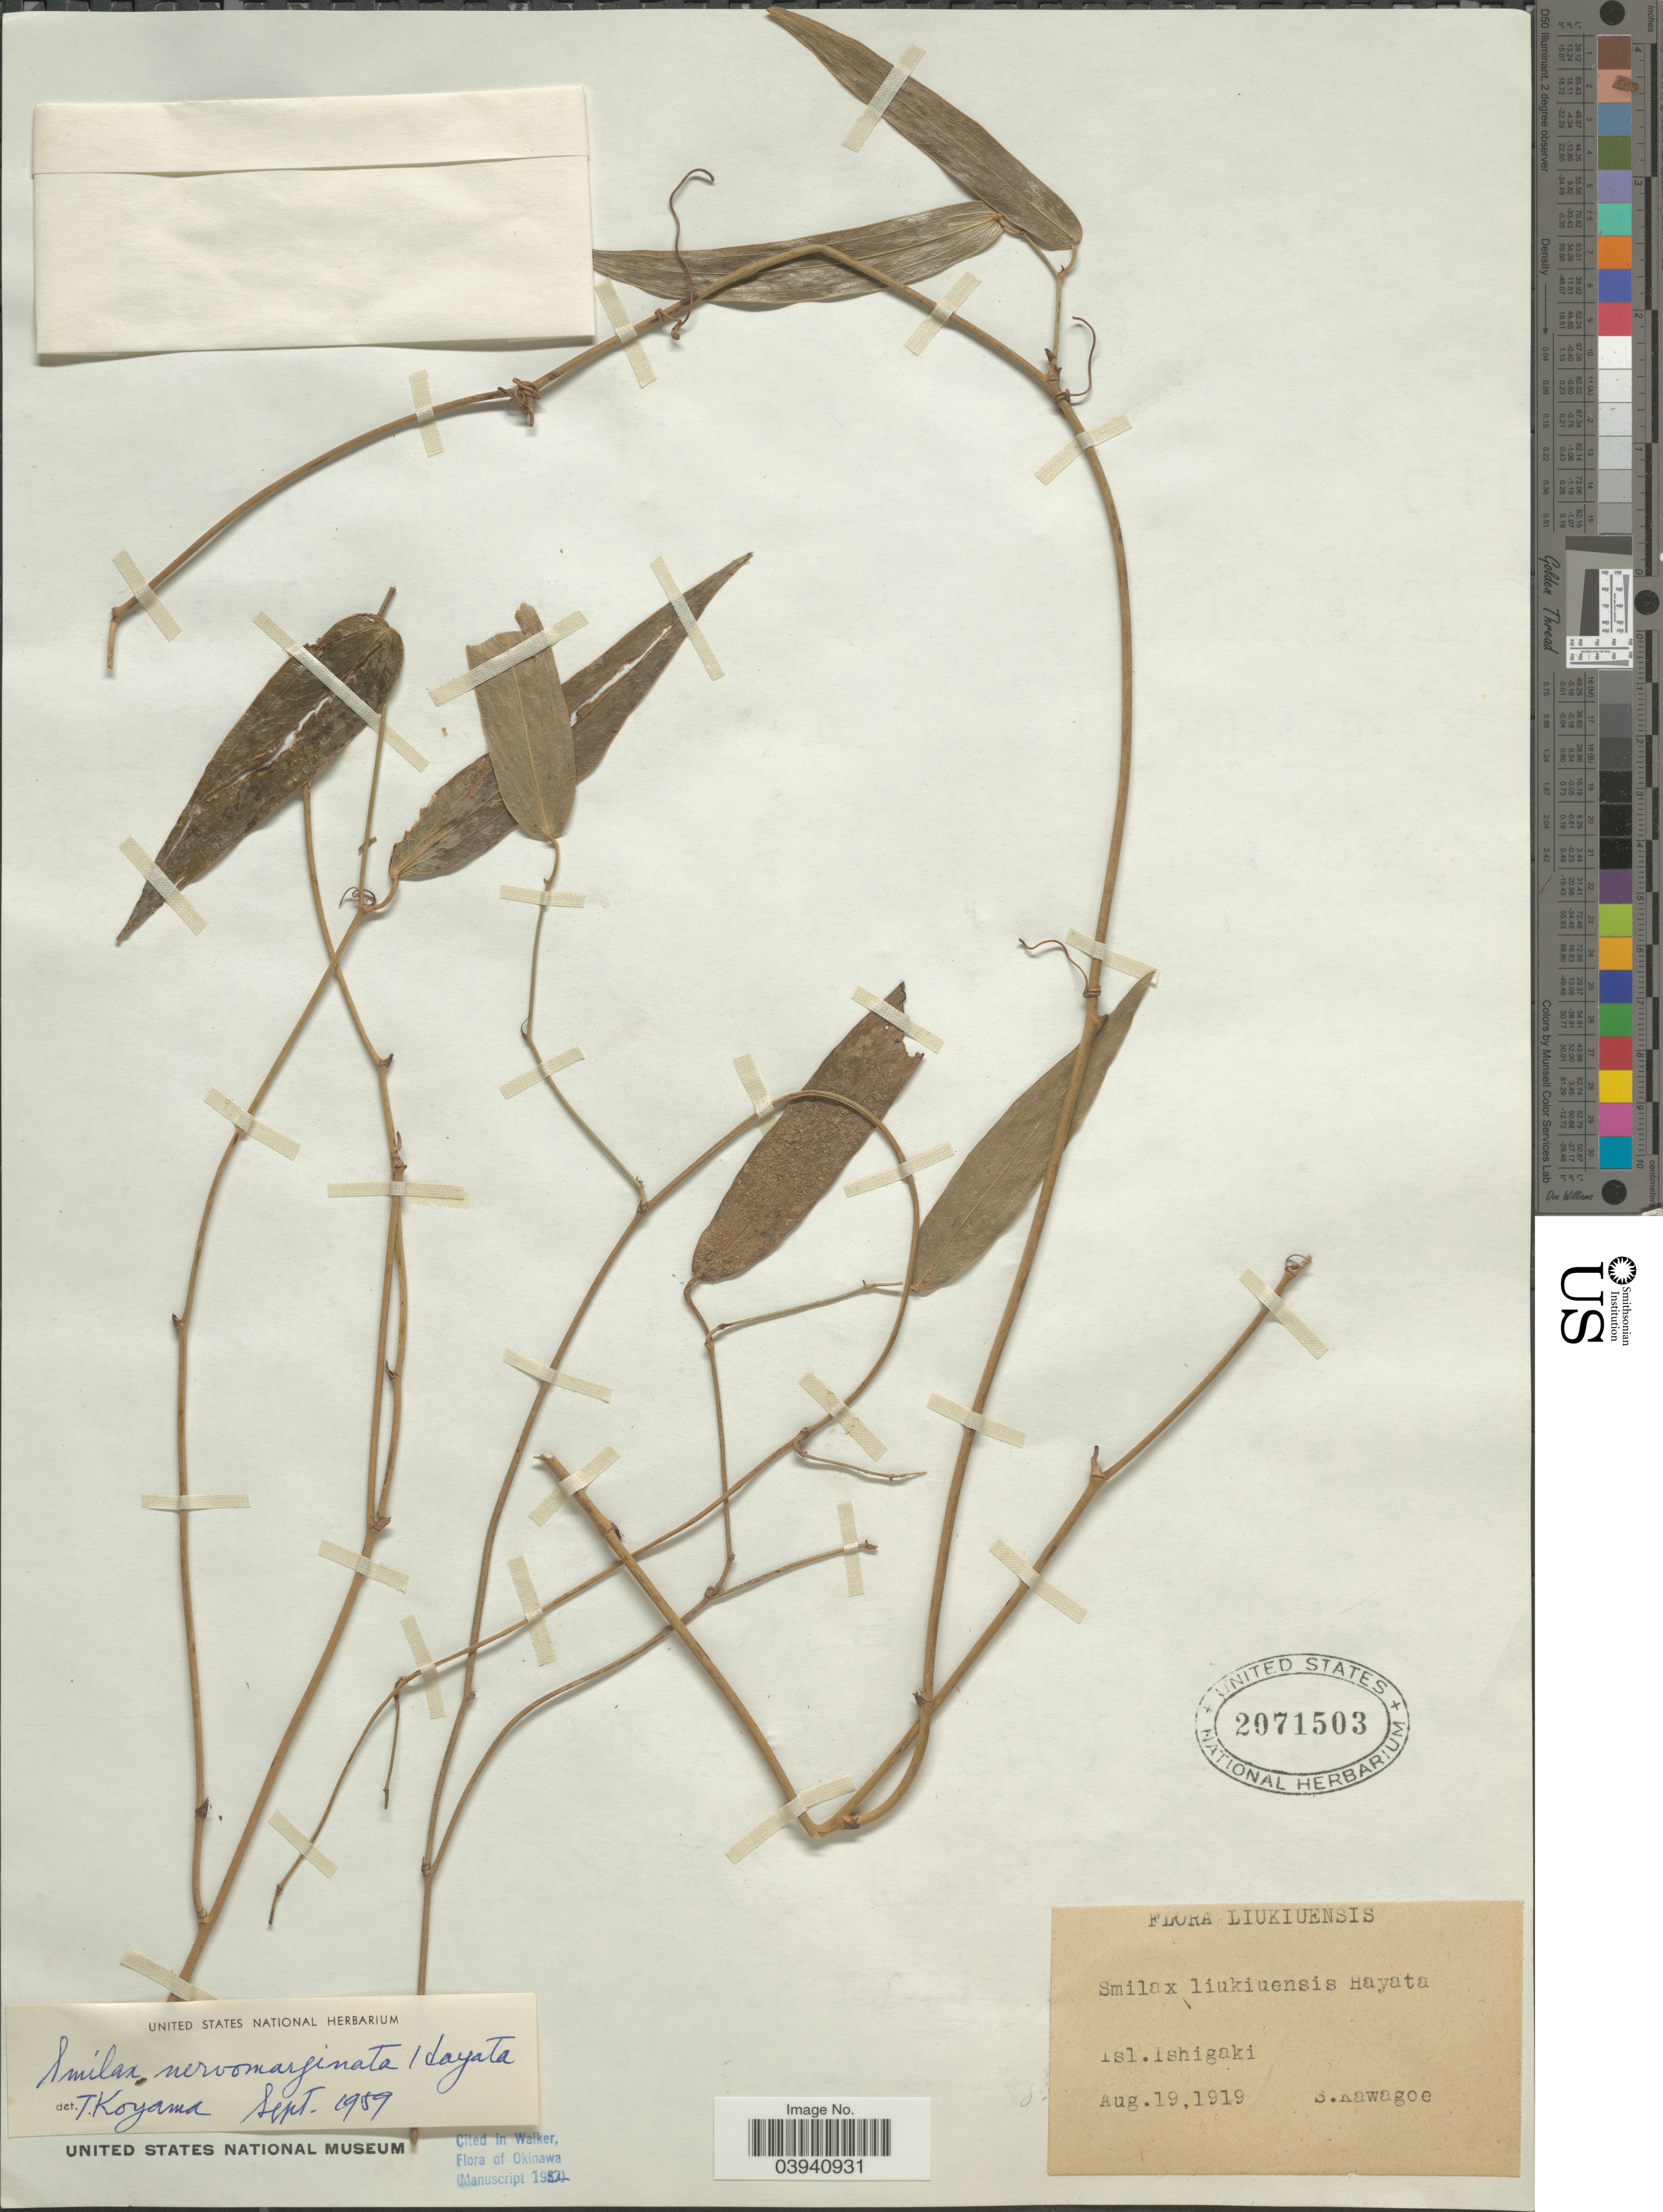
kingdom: Plantae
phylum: Tracheophyta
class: Liliopsida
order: Liliales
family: Smilacaceae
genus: Smilax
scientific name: Smilax nervomarginata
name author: Hayata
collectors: S. Kawagoe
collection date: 1919-08-19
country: Japan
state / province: Okinawa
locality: Liukiuensis. Isl. Ishigaki.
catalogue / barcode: US 2071503